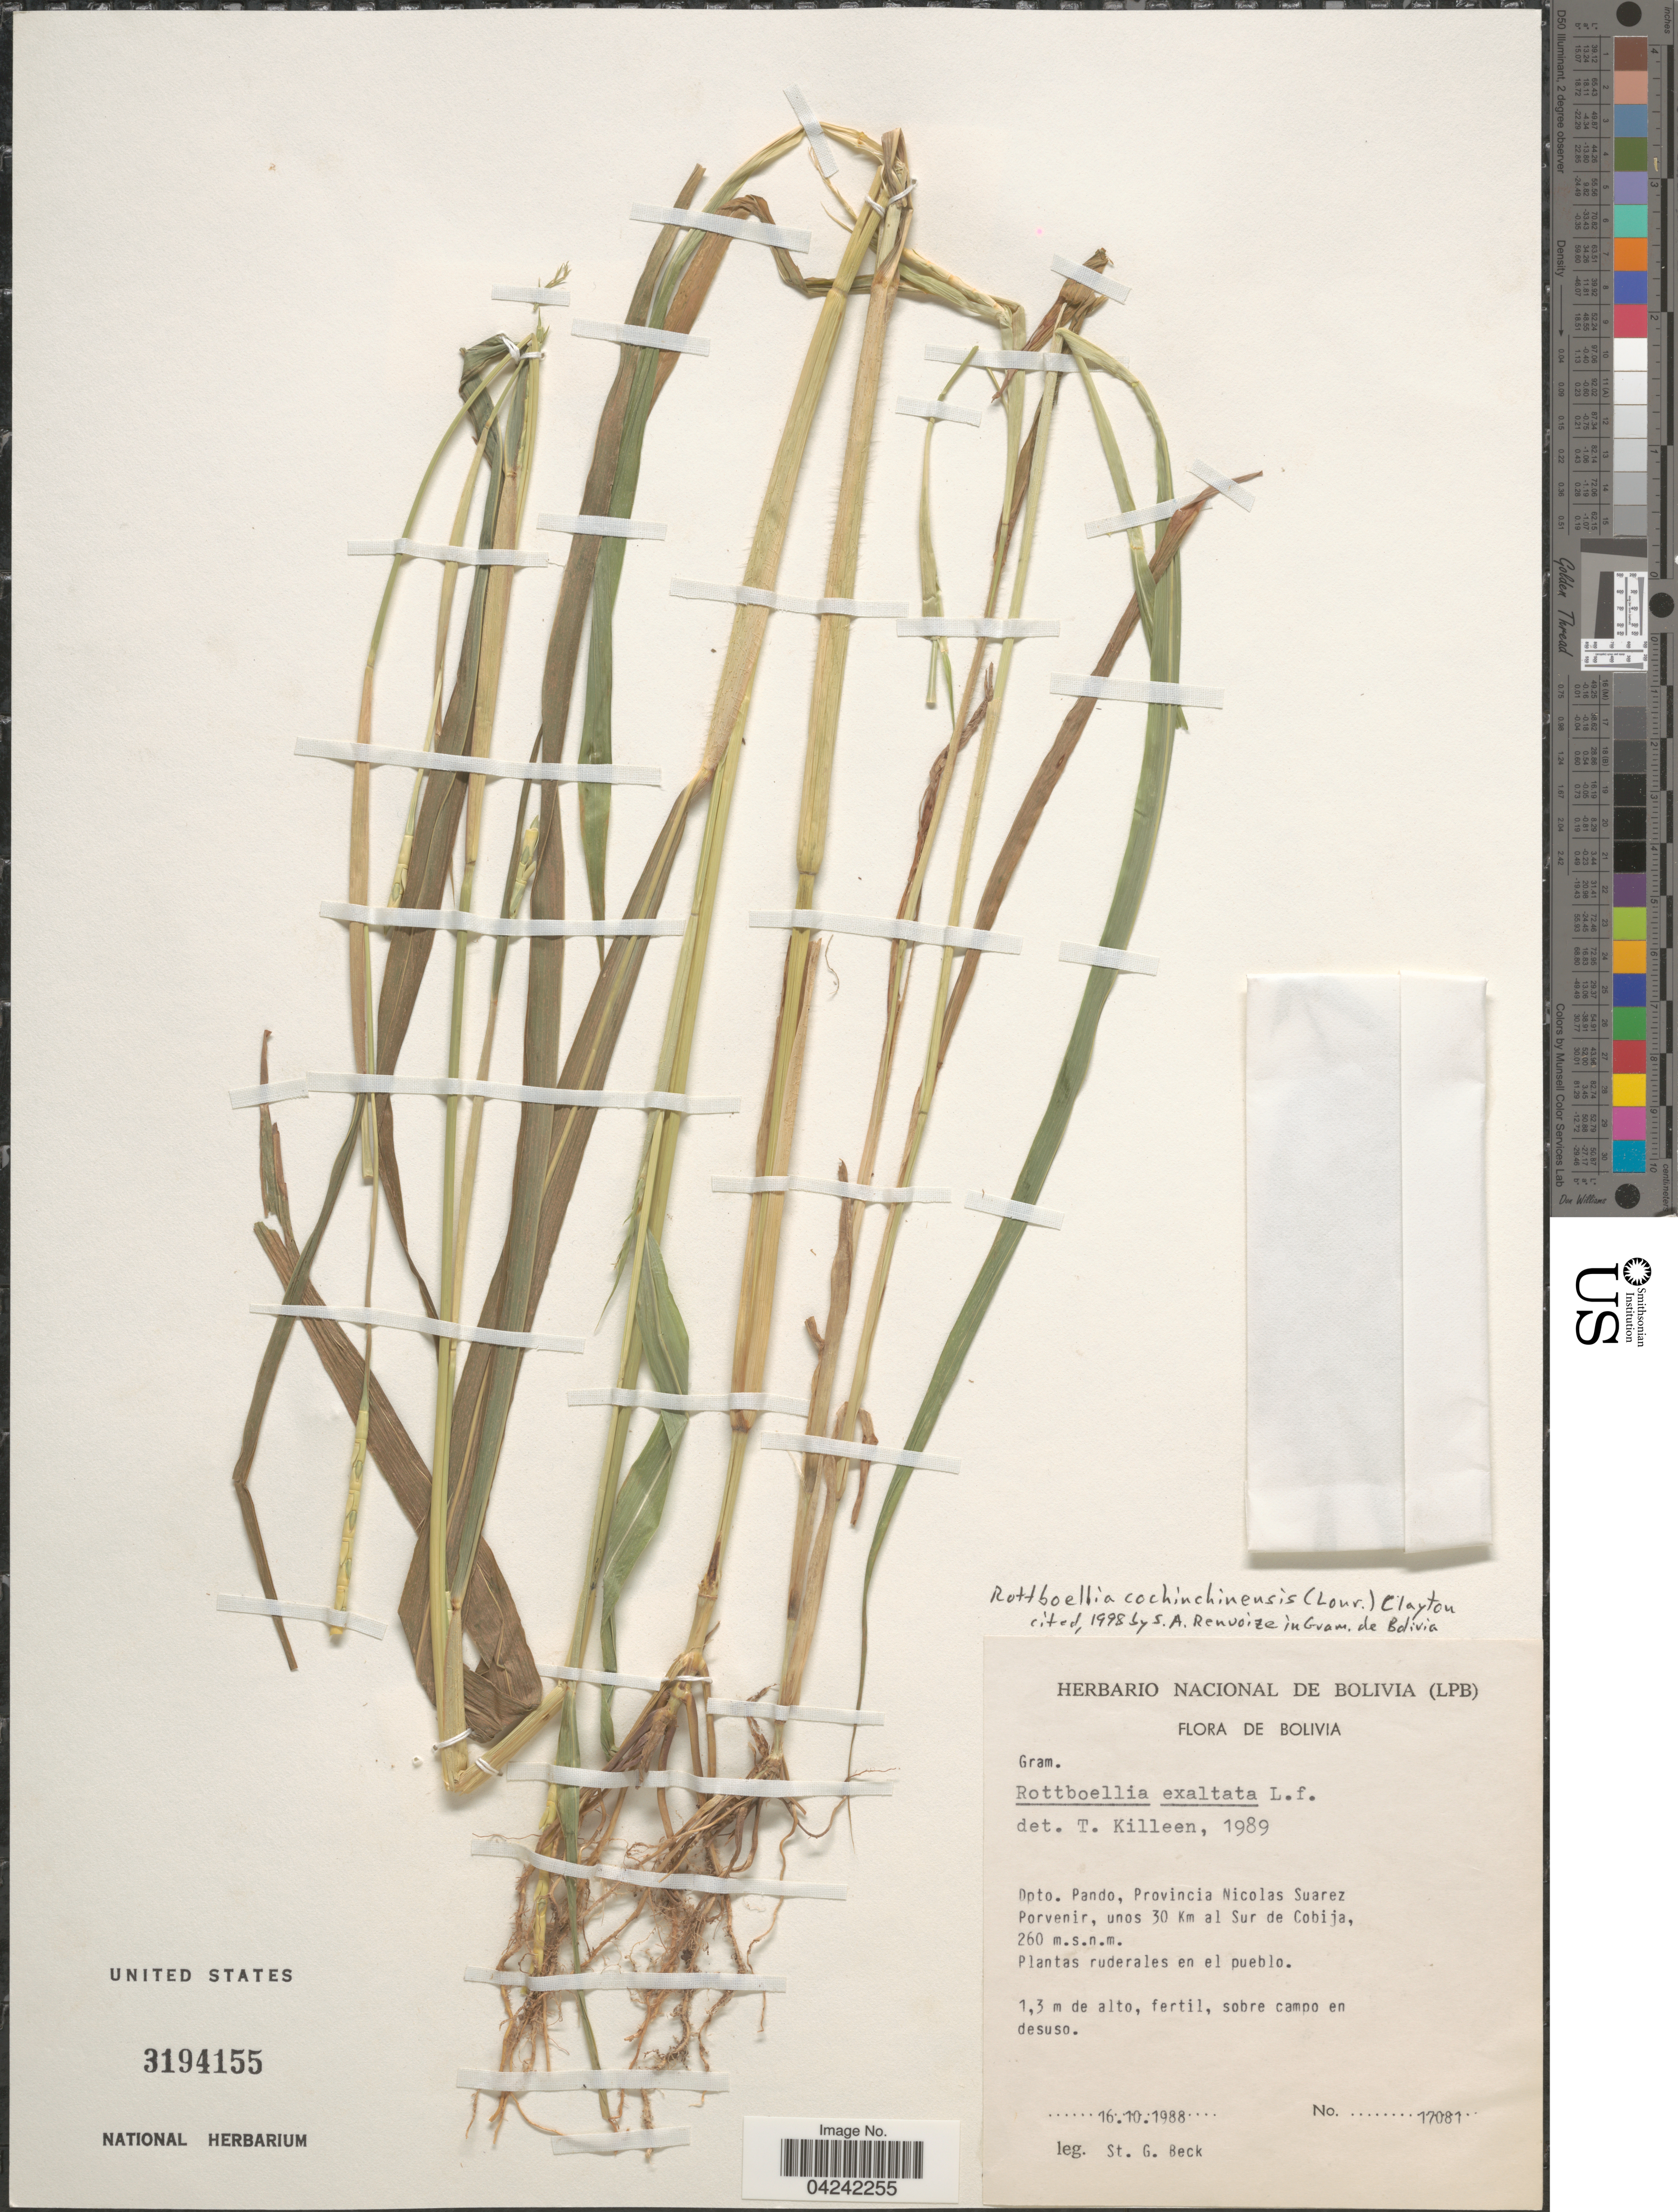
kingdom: Plantae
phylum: Tracheophyta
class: Liliopsida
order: Poales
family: Poaceae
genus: Rottboellia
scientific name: Rottboellia cochinchinensis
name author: (Lour.) Clayton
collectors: S. G. Beck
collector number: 17081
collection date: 1988-10-16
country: Bolivia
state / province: Pando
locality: Dpto. Pando, Provincia Nicolas Suarez Provenir, unos 30 Km al Sur de Cobija.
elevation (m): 260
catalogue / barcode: US 3194155